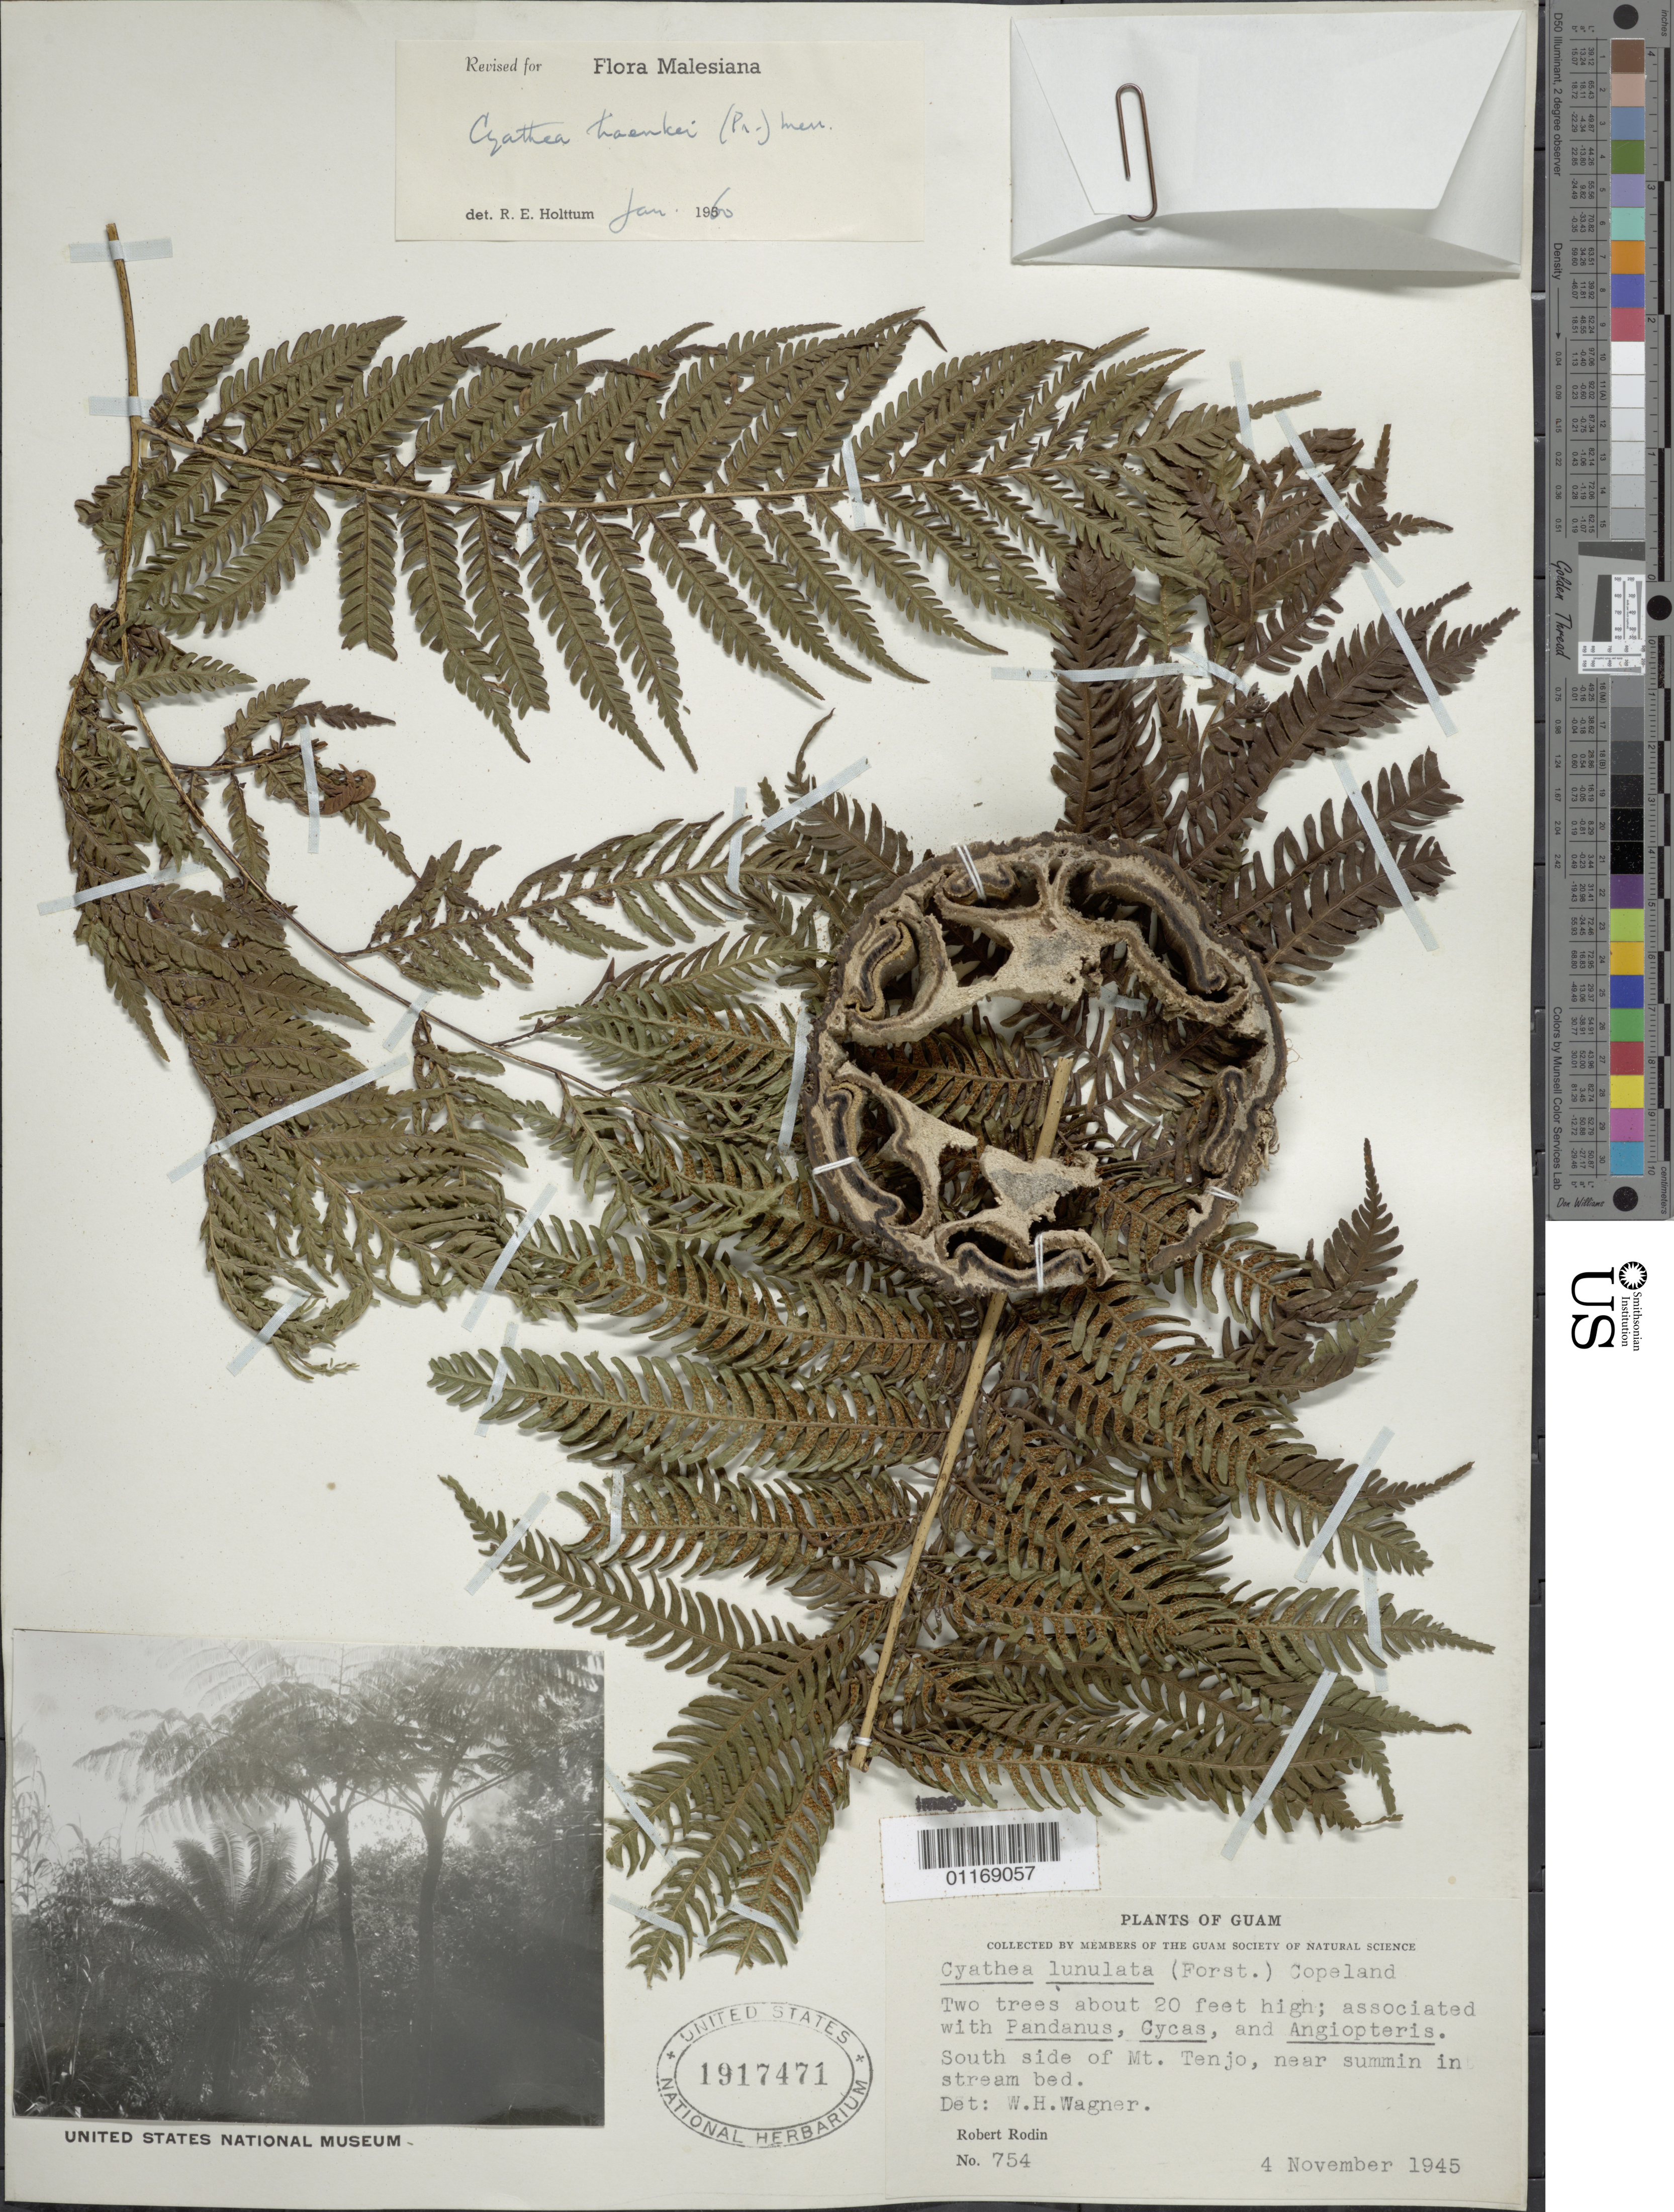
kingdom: Plantae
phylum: Tracheophyta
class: Polypodiopsida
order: Cyatheales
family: Cyatheaceae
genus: Cyathea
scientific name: Cyathea lunulata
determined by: Wagner, W. H.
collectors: R. Rodin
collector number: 754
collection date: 1945-11-04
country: Guam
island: Guam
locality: South slopes of Mt. Tenjo.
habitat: Near summit in stream bed.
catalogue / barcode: US 1917471